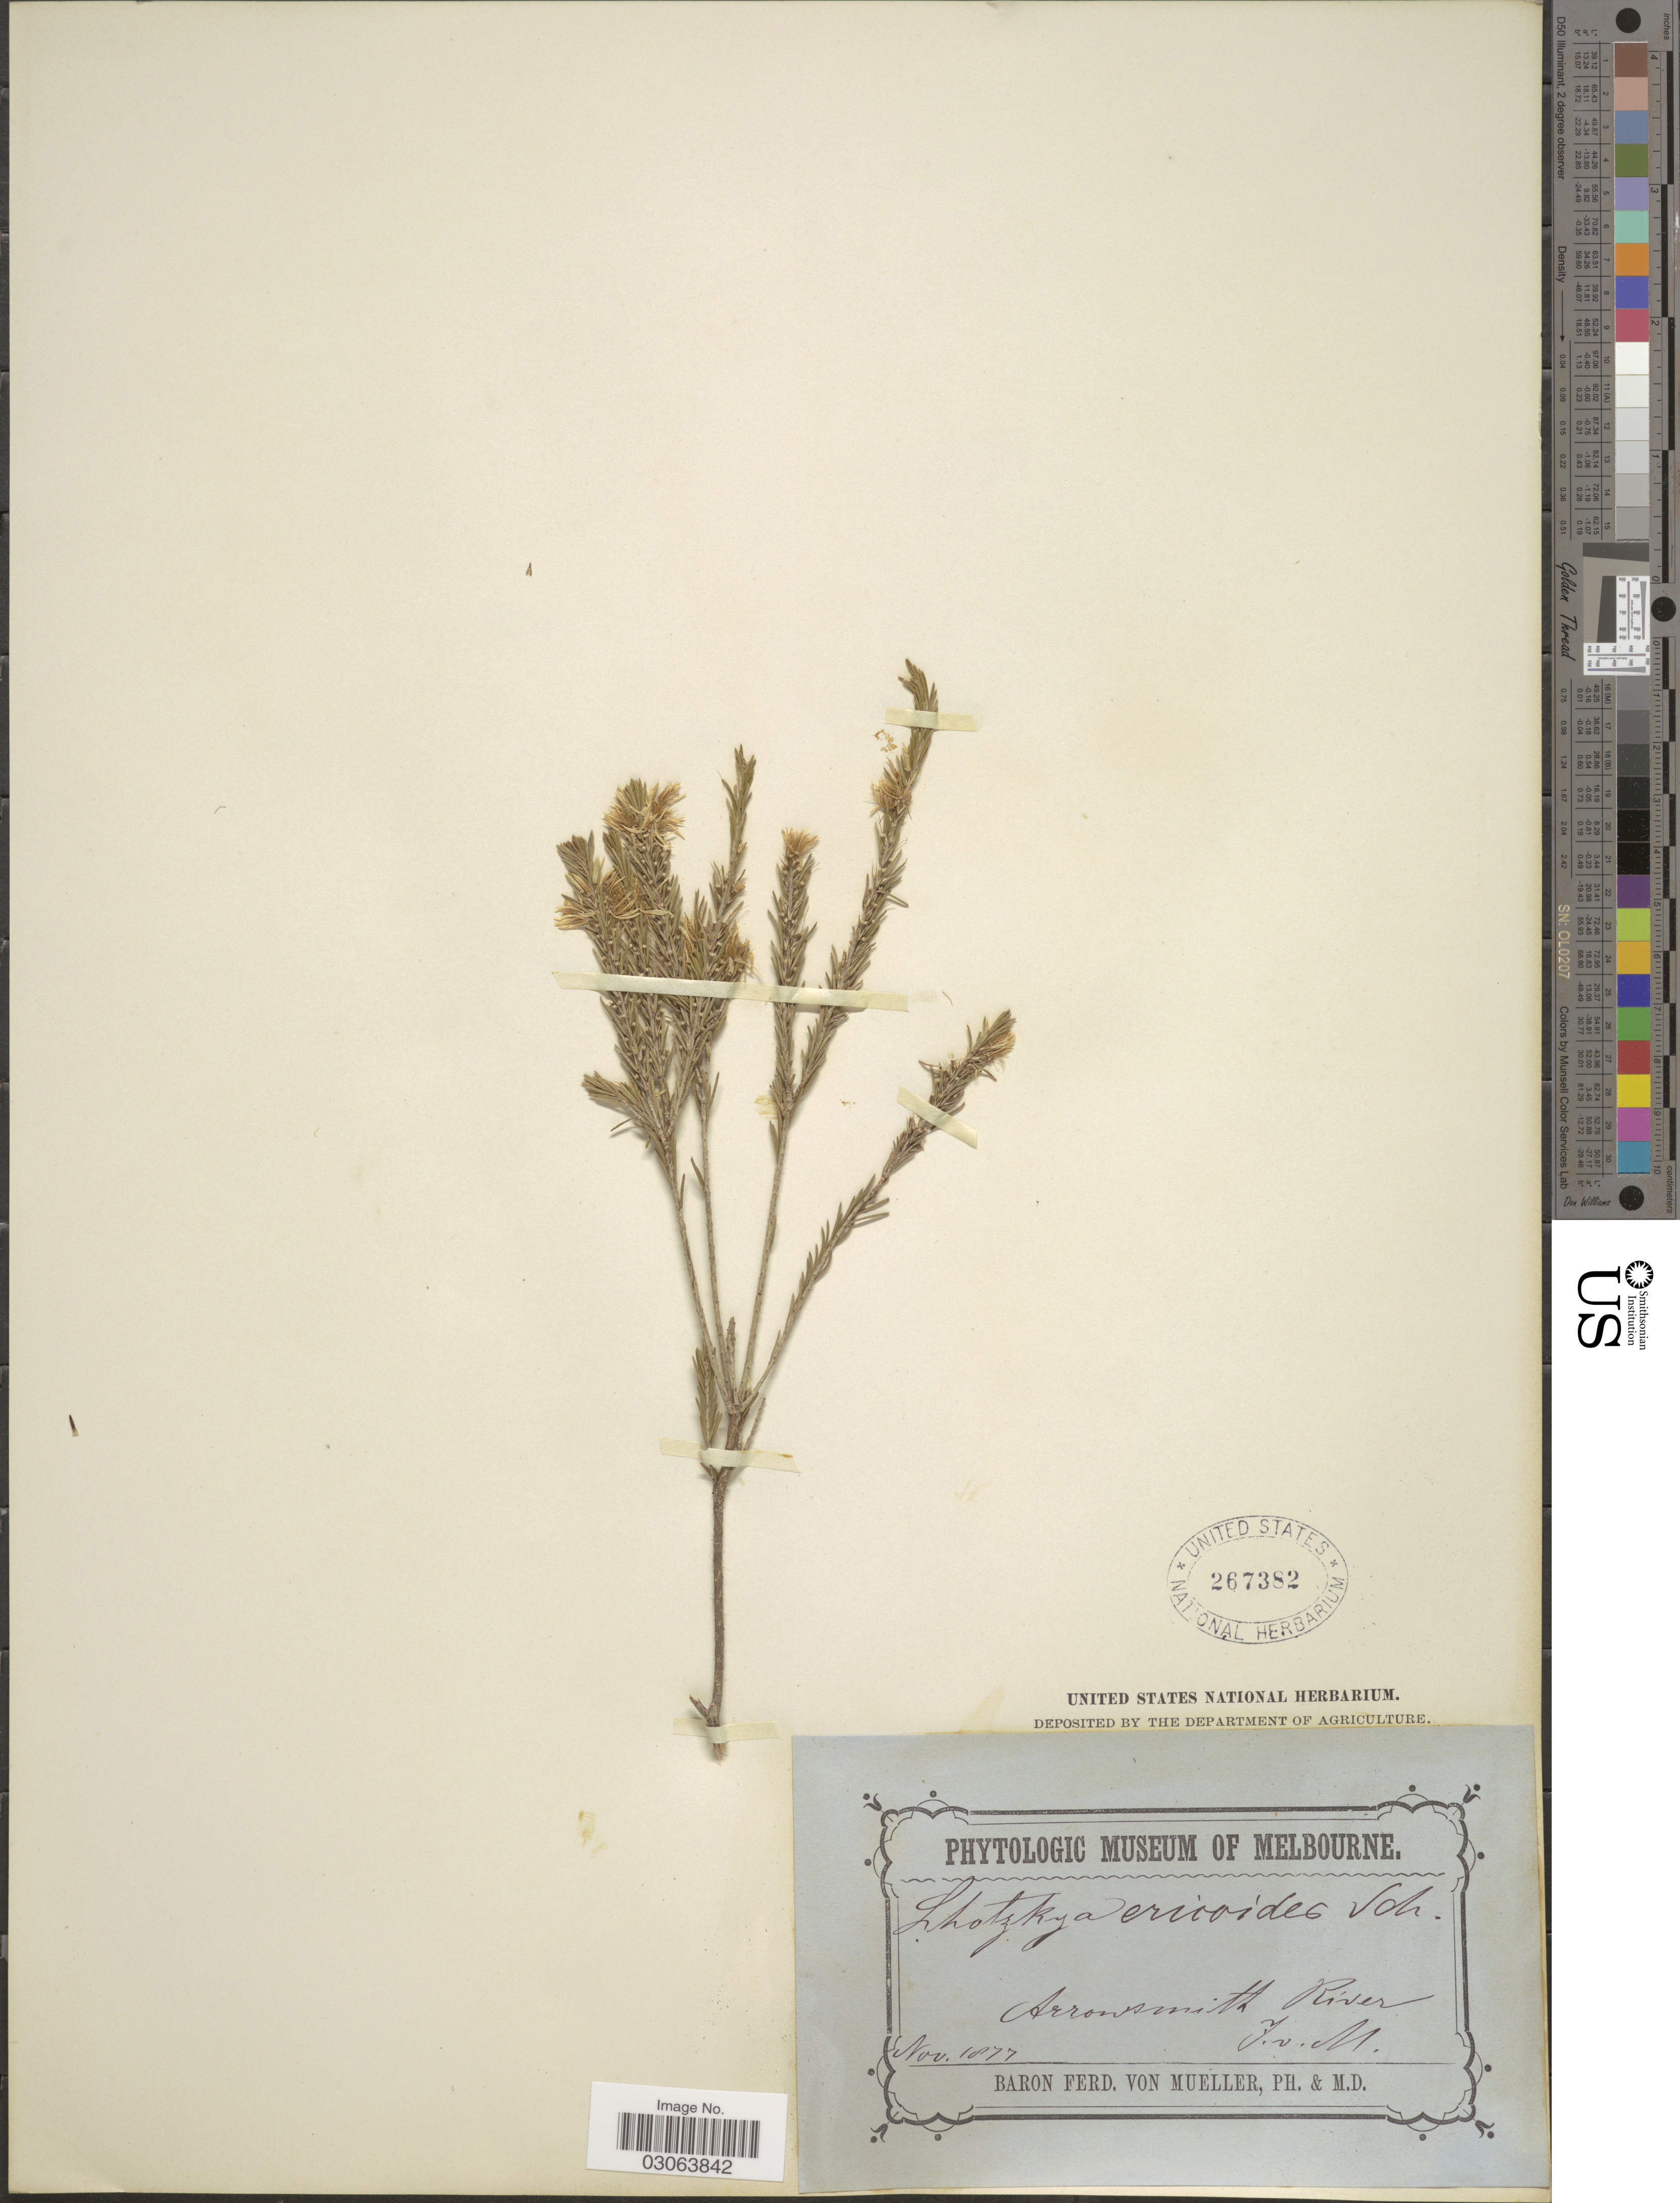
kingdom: Plantae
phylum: Tracheophyta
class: Magnoliopsida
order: Myrtales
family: Myrtaceae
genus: Calytrix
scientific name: Calytrix acutifolia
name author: (Lindl.) Craven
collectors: F. Mueller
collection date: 1877-11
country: Australia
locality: Arronsmith River.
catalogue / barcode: US 267382